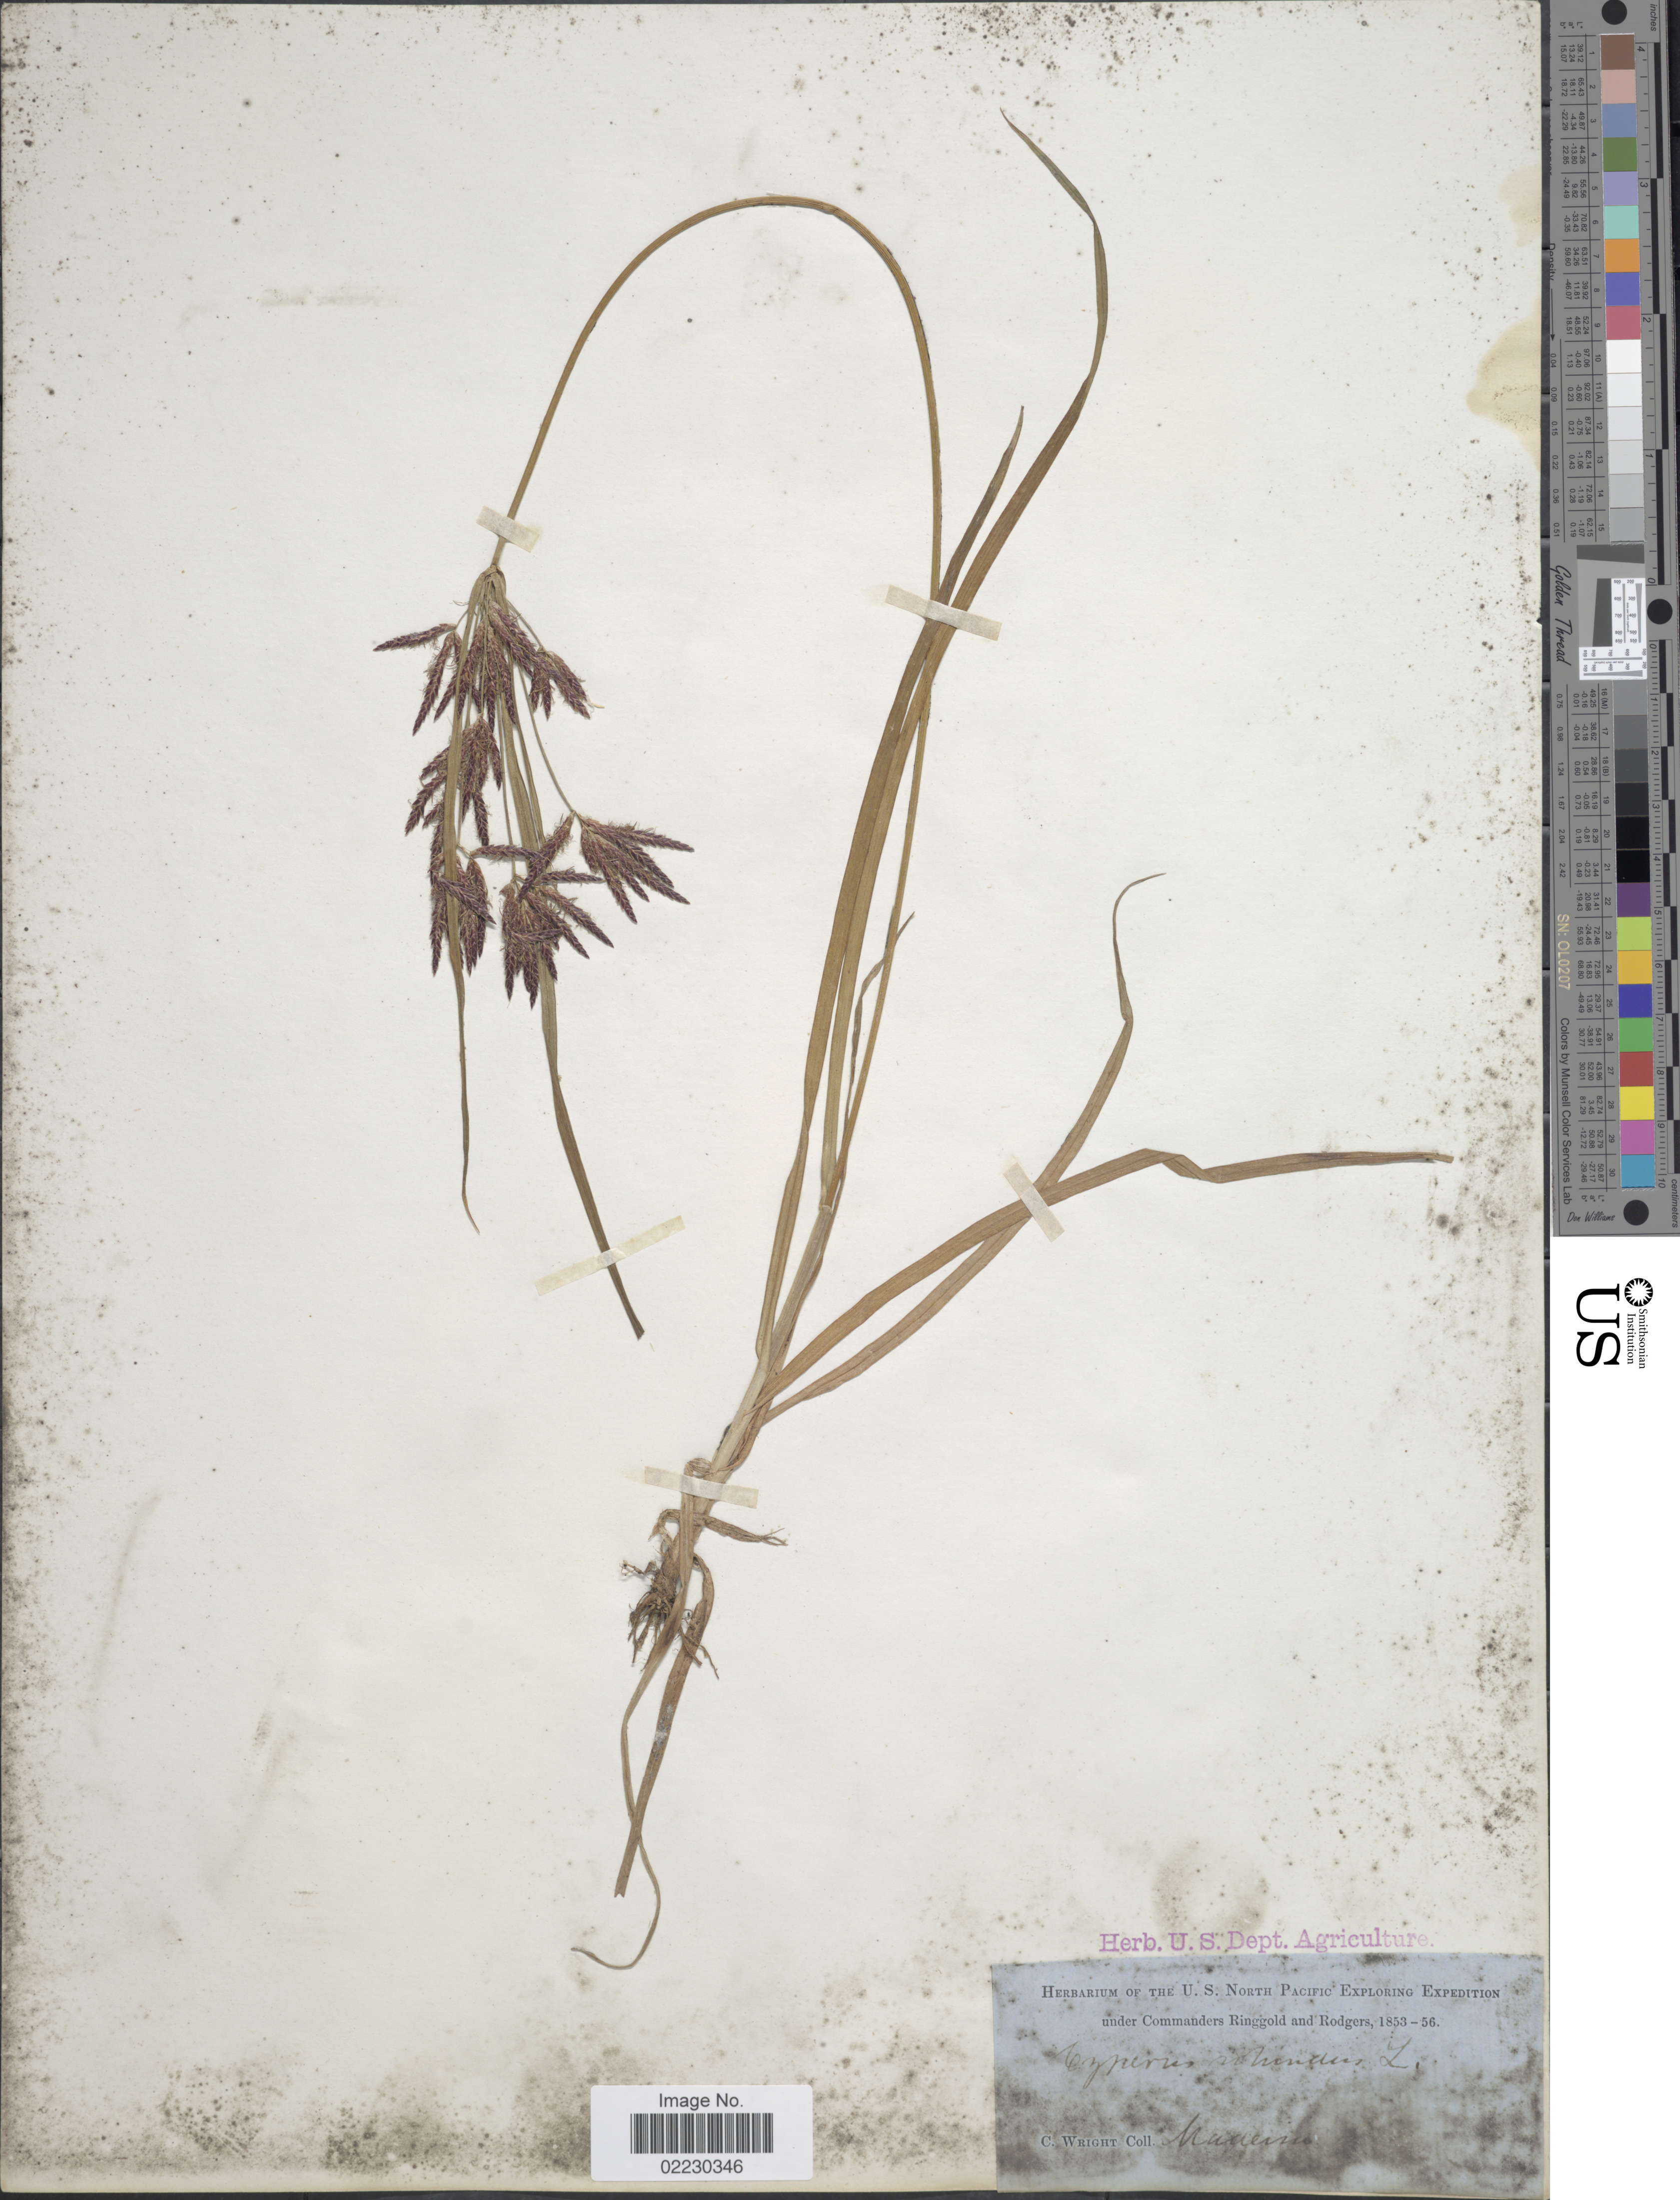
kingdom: Plantae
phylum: Tracheophyta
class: Liliopsida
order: Poales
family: Cyperaceae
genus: Cyperus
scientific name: Cyperus rotundus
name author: L.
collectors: C. Wright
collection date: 1853/1856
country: Portugal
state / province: Madeira (Aut. Reg.)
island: Madeira Is.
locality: Madeira